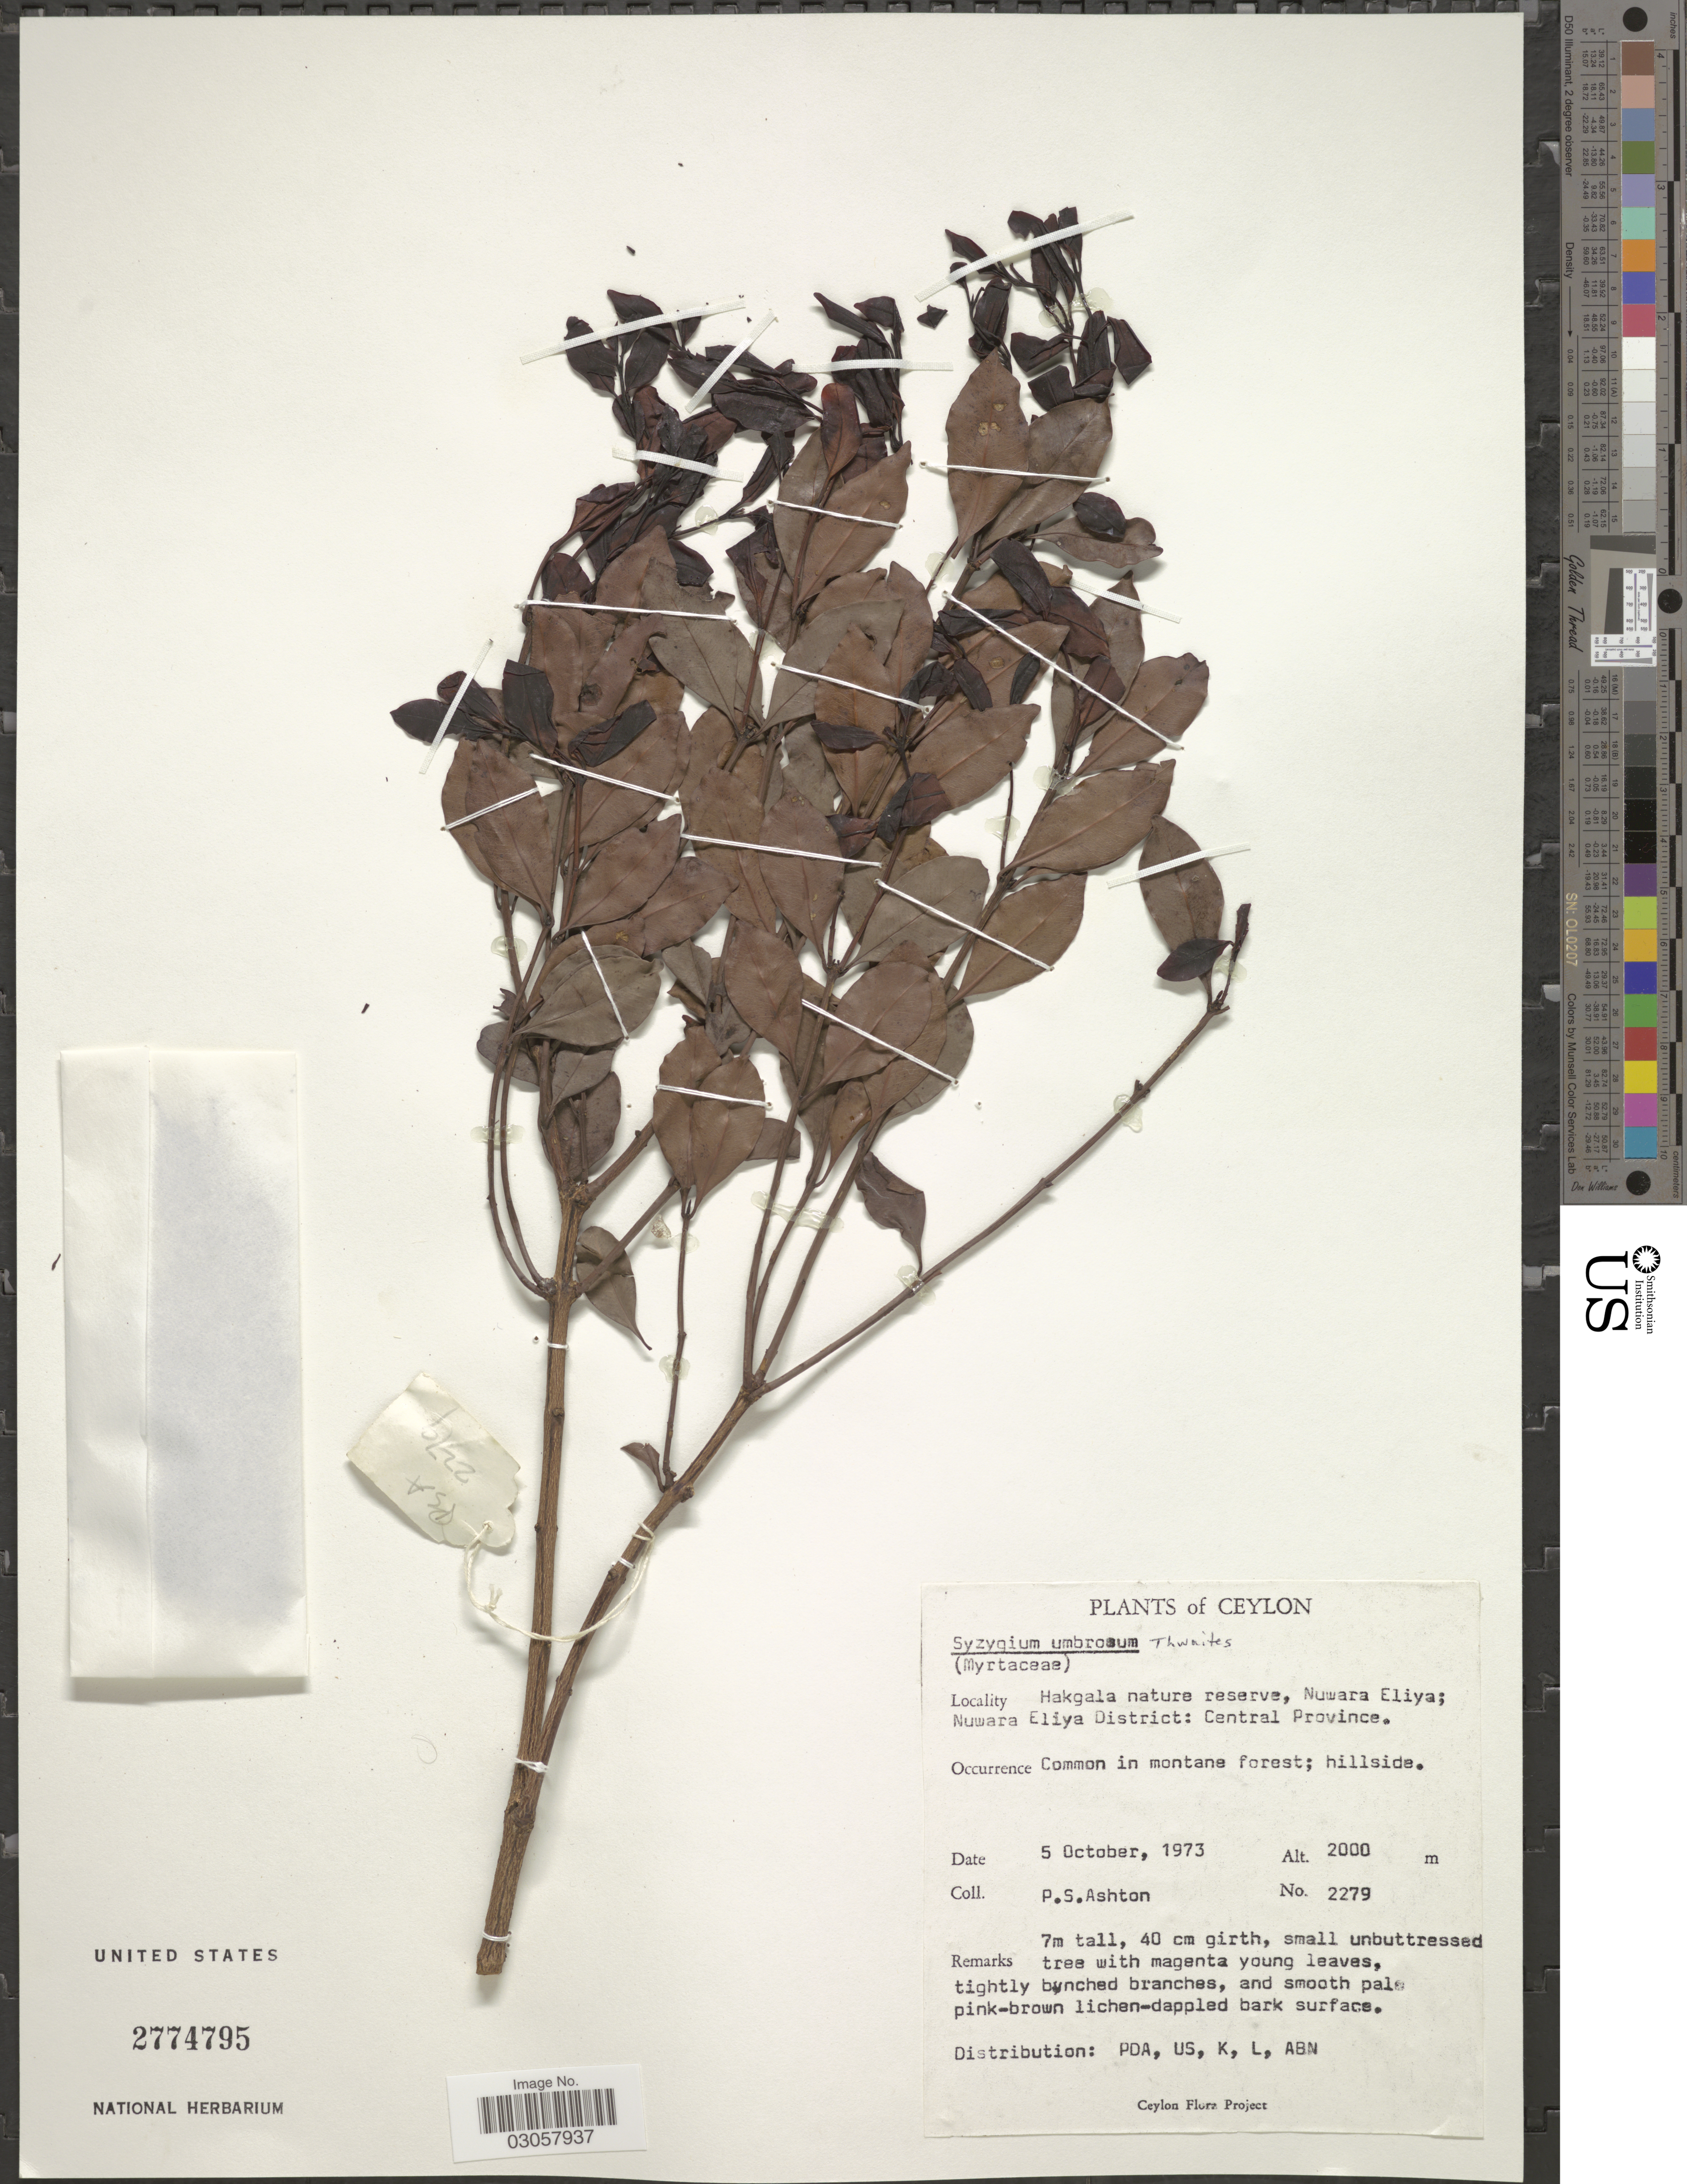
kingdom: Plantae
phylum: Tracheophyta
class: Magnoliopsida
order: Myrtales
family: Myrtaceae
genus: Syzygium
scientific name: Syzygium umbrosum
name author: Thwaites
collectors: P. S. Ashton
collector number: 2279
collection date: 1973-10-05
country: Sri Lanka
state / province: Central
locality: Ceylon. Hakgala nature reserve, Nuwara Eliya, Nuwara Eliya District.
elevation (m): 2000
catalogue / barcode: US 2774795